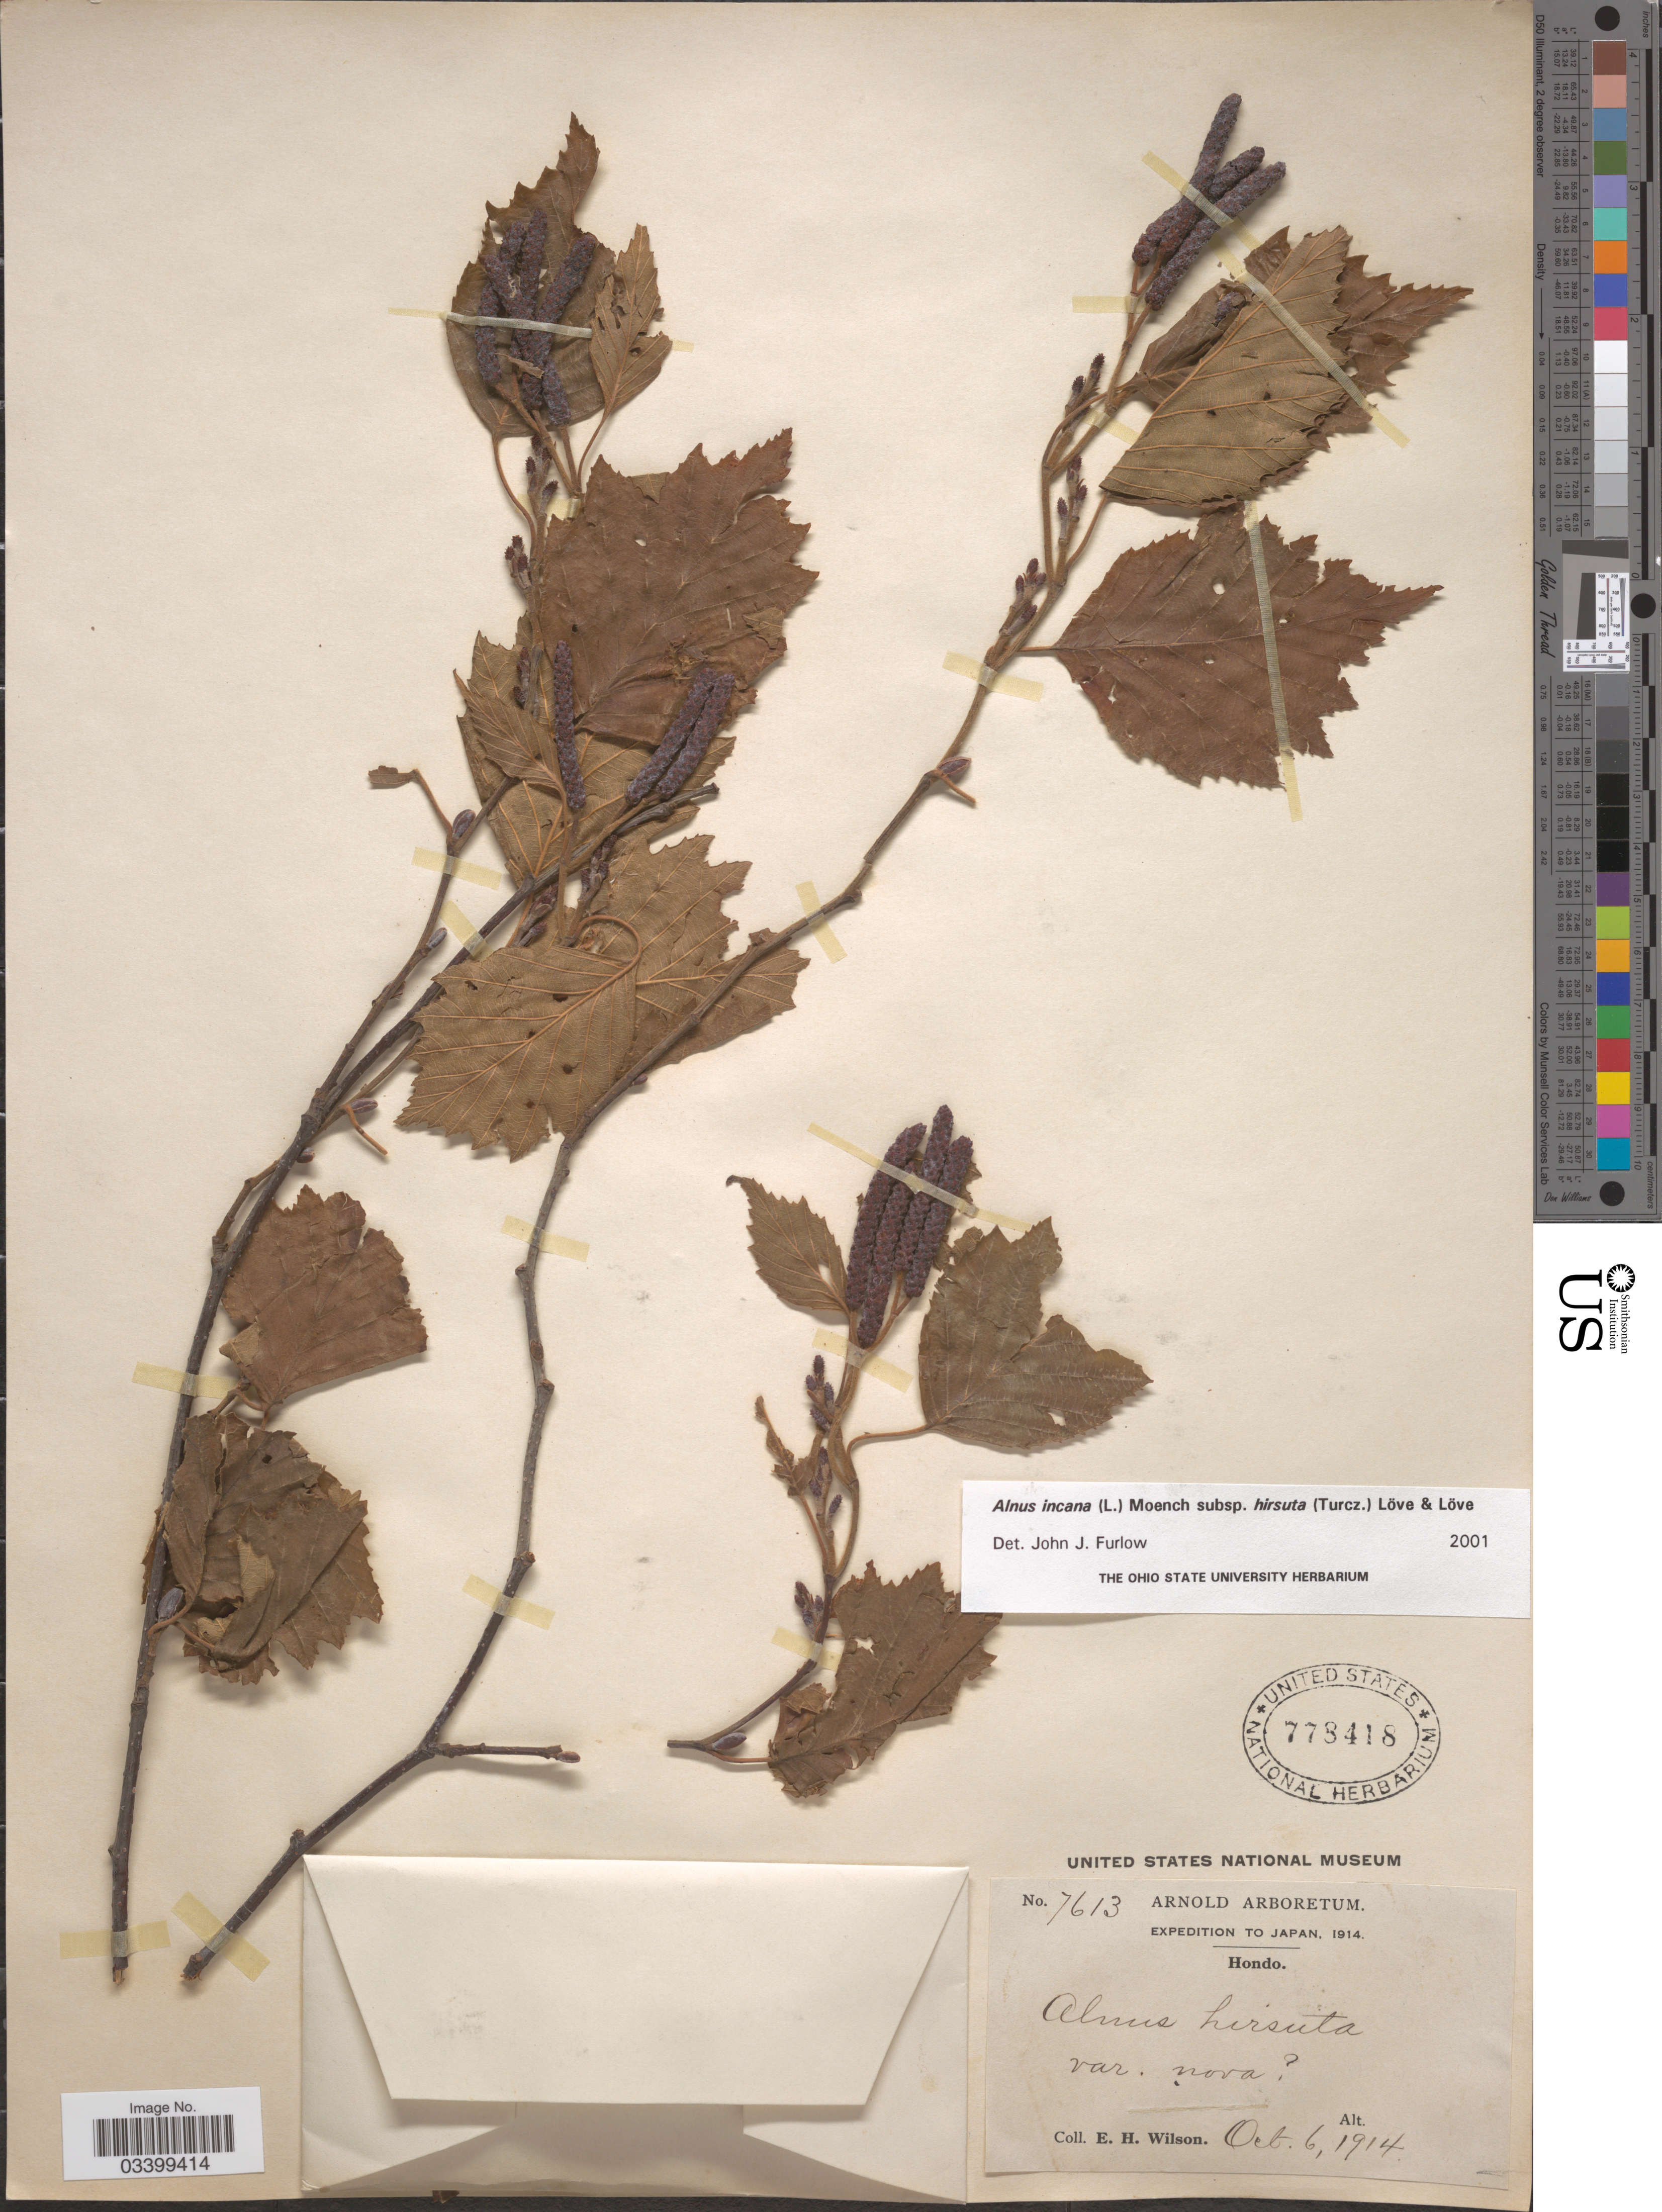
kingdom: Plantae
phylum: Tracheophyta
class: Magnoliopsida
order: Fagales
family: Betulaceae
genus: Alnus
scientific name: Alnus incana subsp. hirsuta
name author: (Spach) Á. Löve & D. Löve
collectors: E. Wilson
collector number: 7613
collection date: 1914-10-06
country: Japan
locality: Hondo.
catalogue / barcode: US 778418